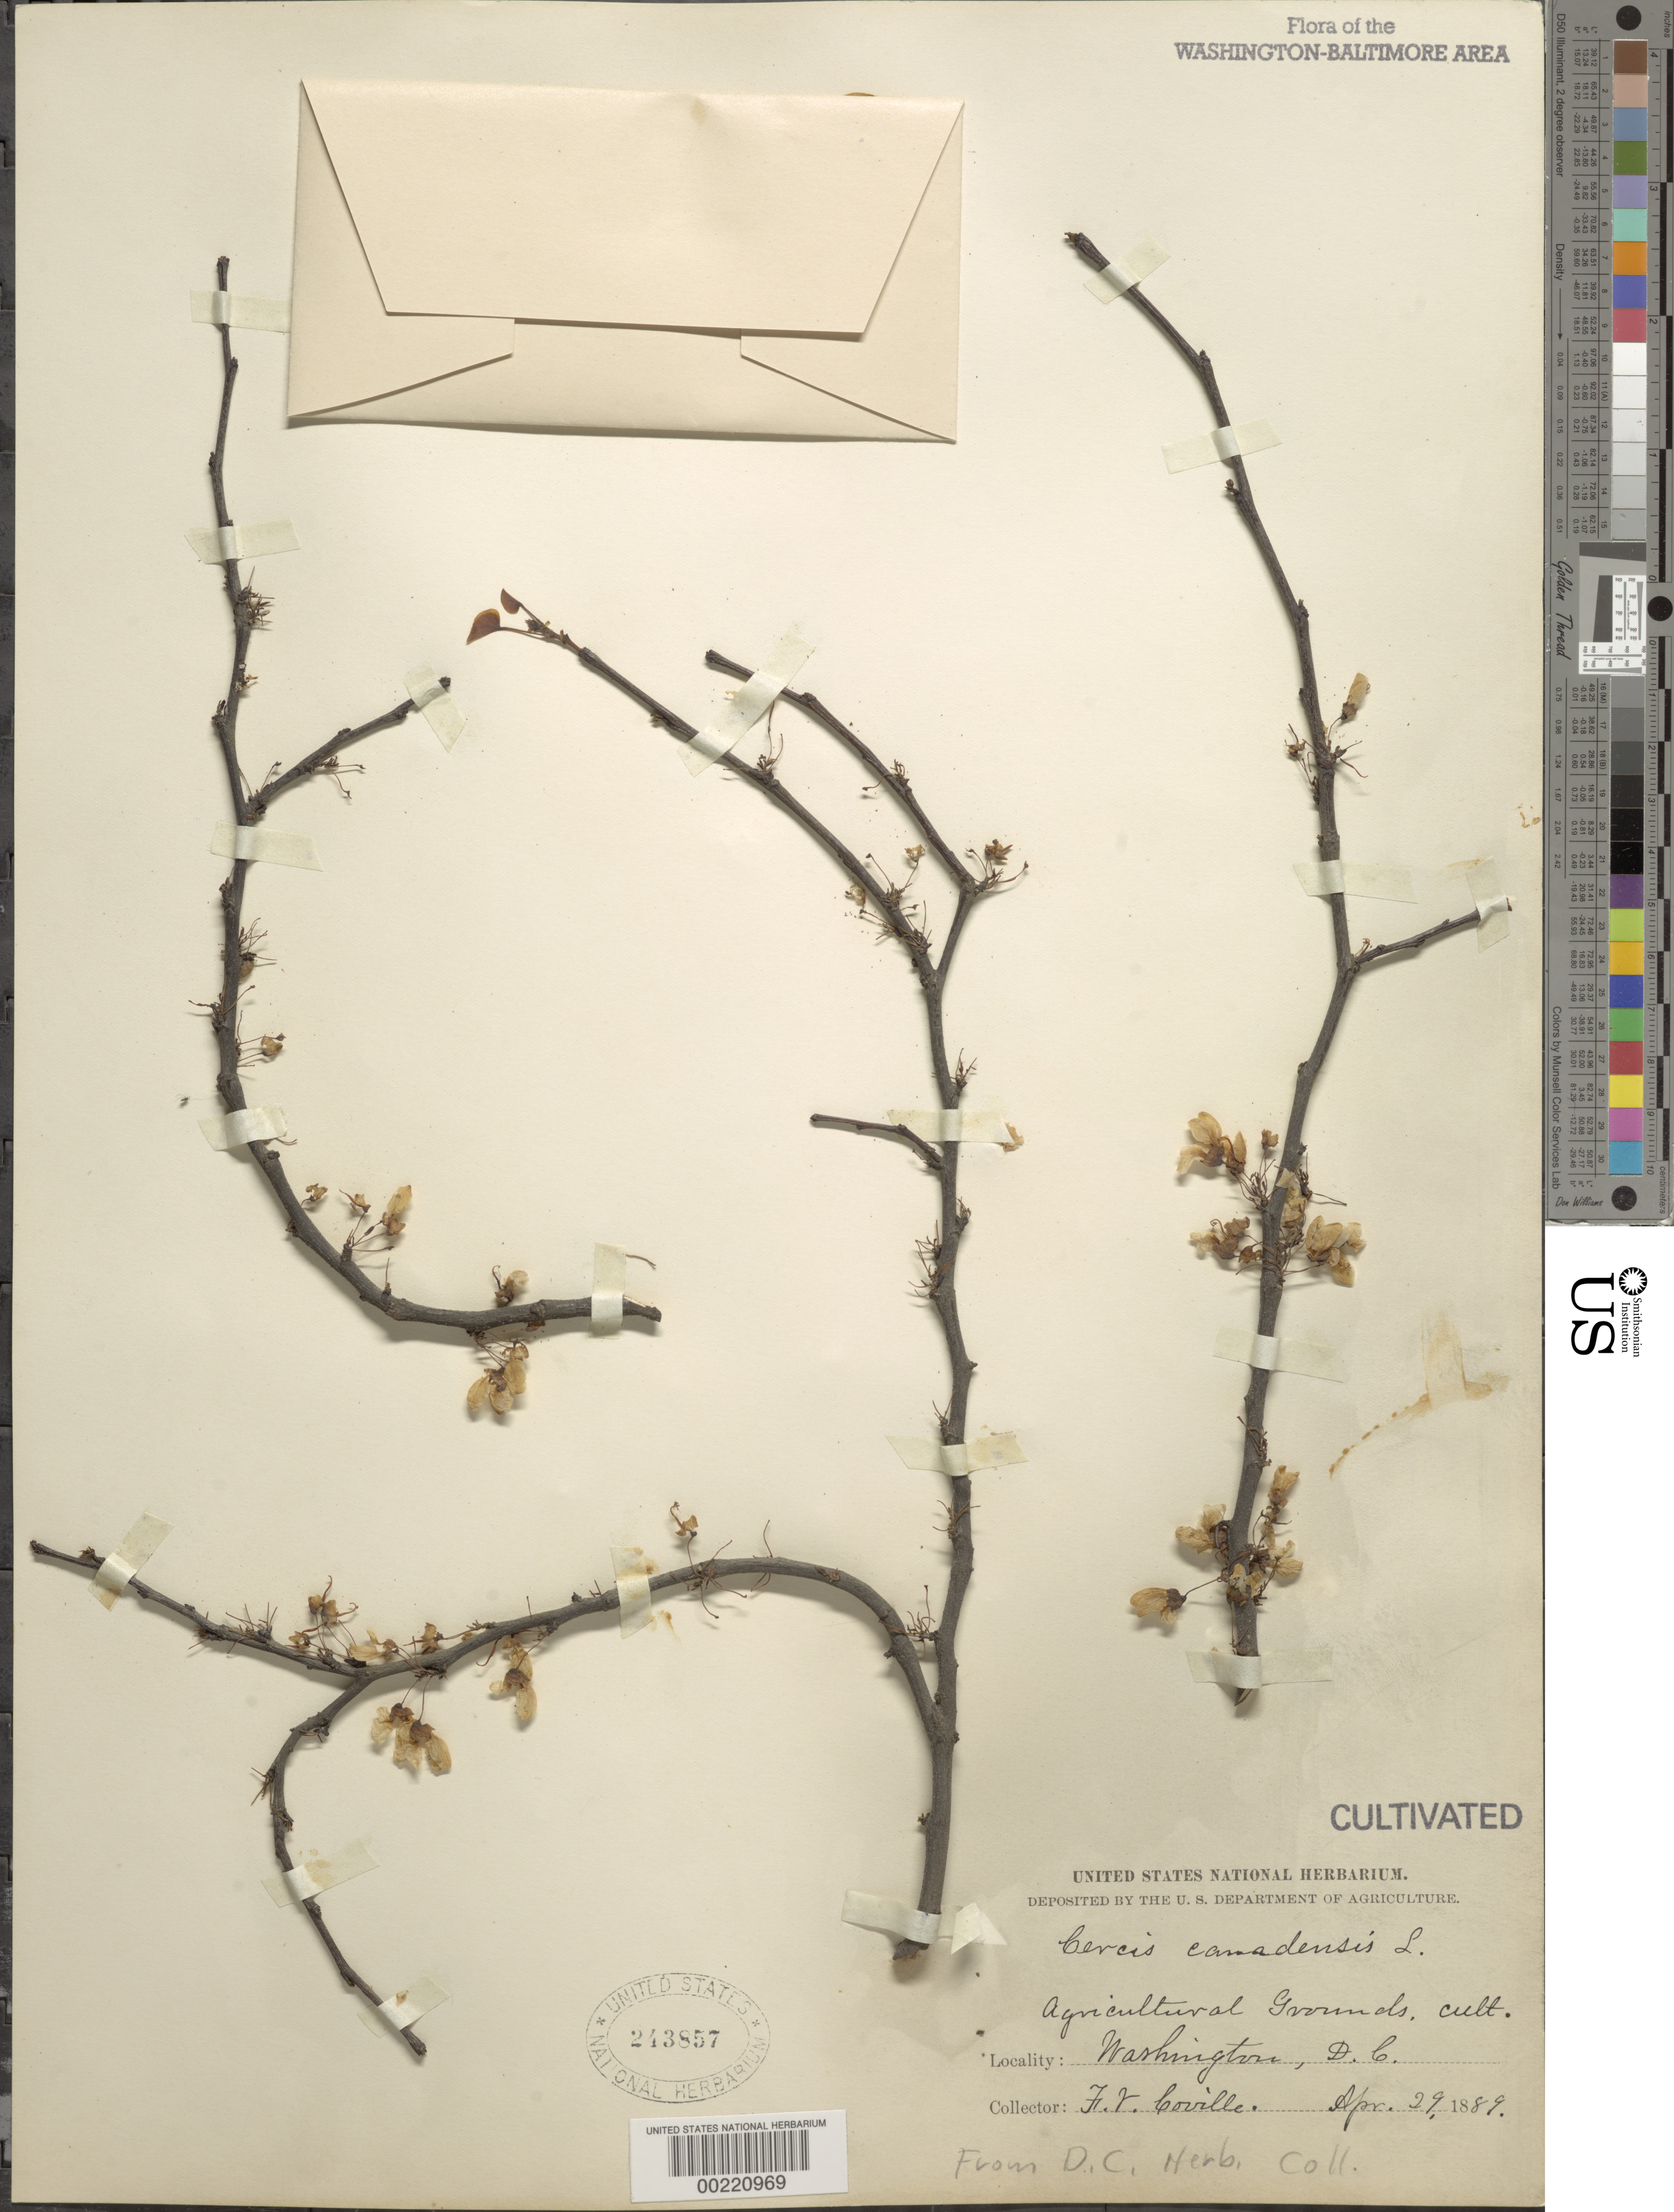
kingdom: Plantae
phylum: Tracheophyta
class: Magnoliopsida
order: Fabales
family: Fabaceae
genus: Cercis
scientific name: Cercis canadensis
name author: L.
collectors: F. V. Coville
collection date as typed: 29 Apr 1889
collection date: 1889-04-29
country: United States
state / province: District of Columbia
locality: Department of Agriculture grounds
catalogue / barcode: US 243857